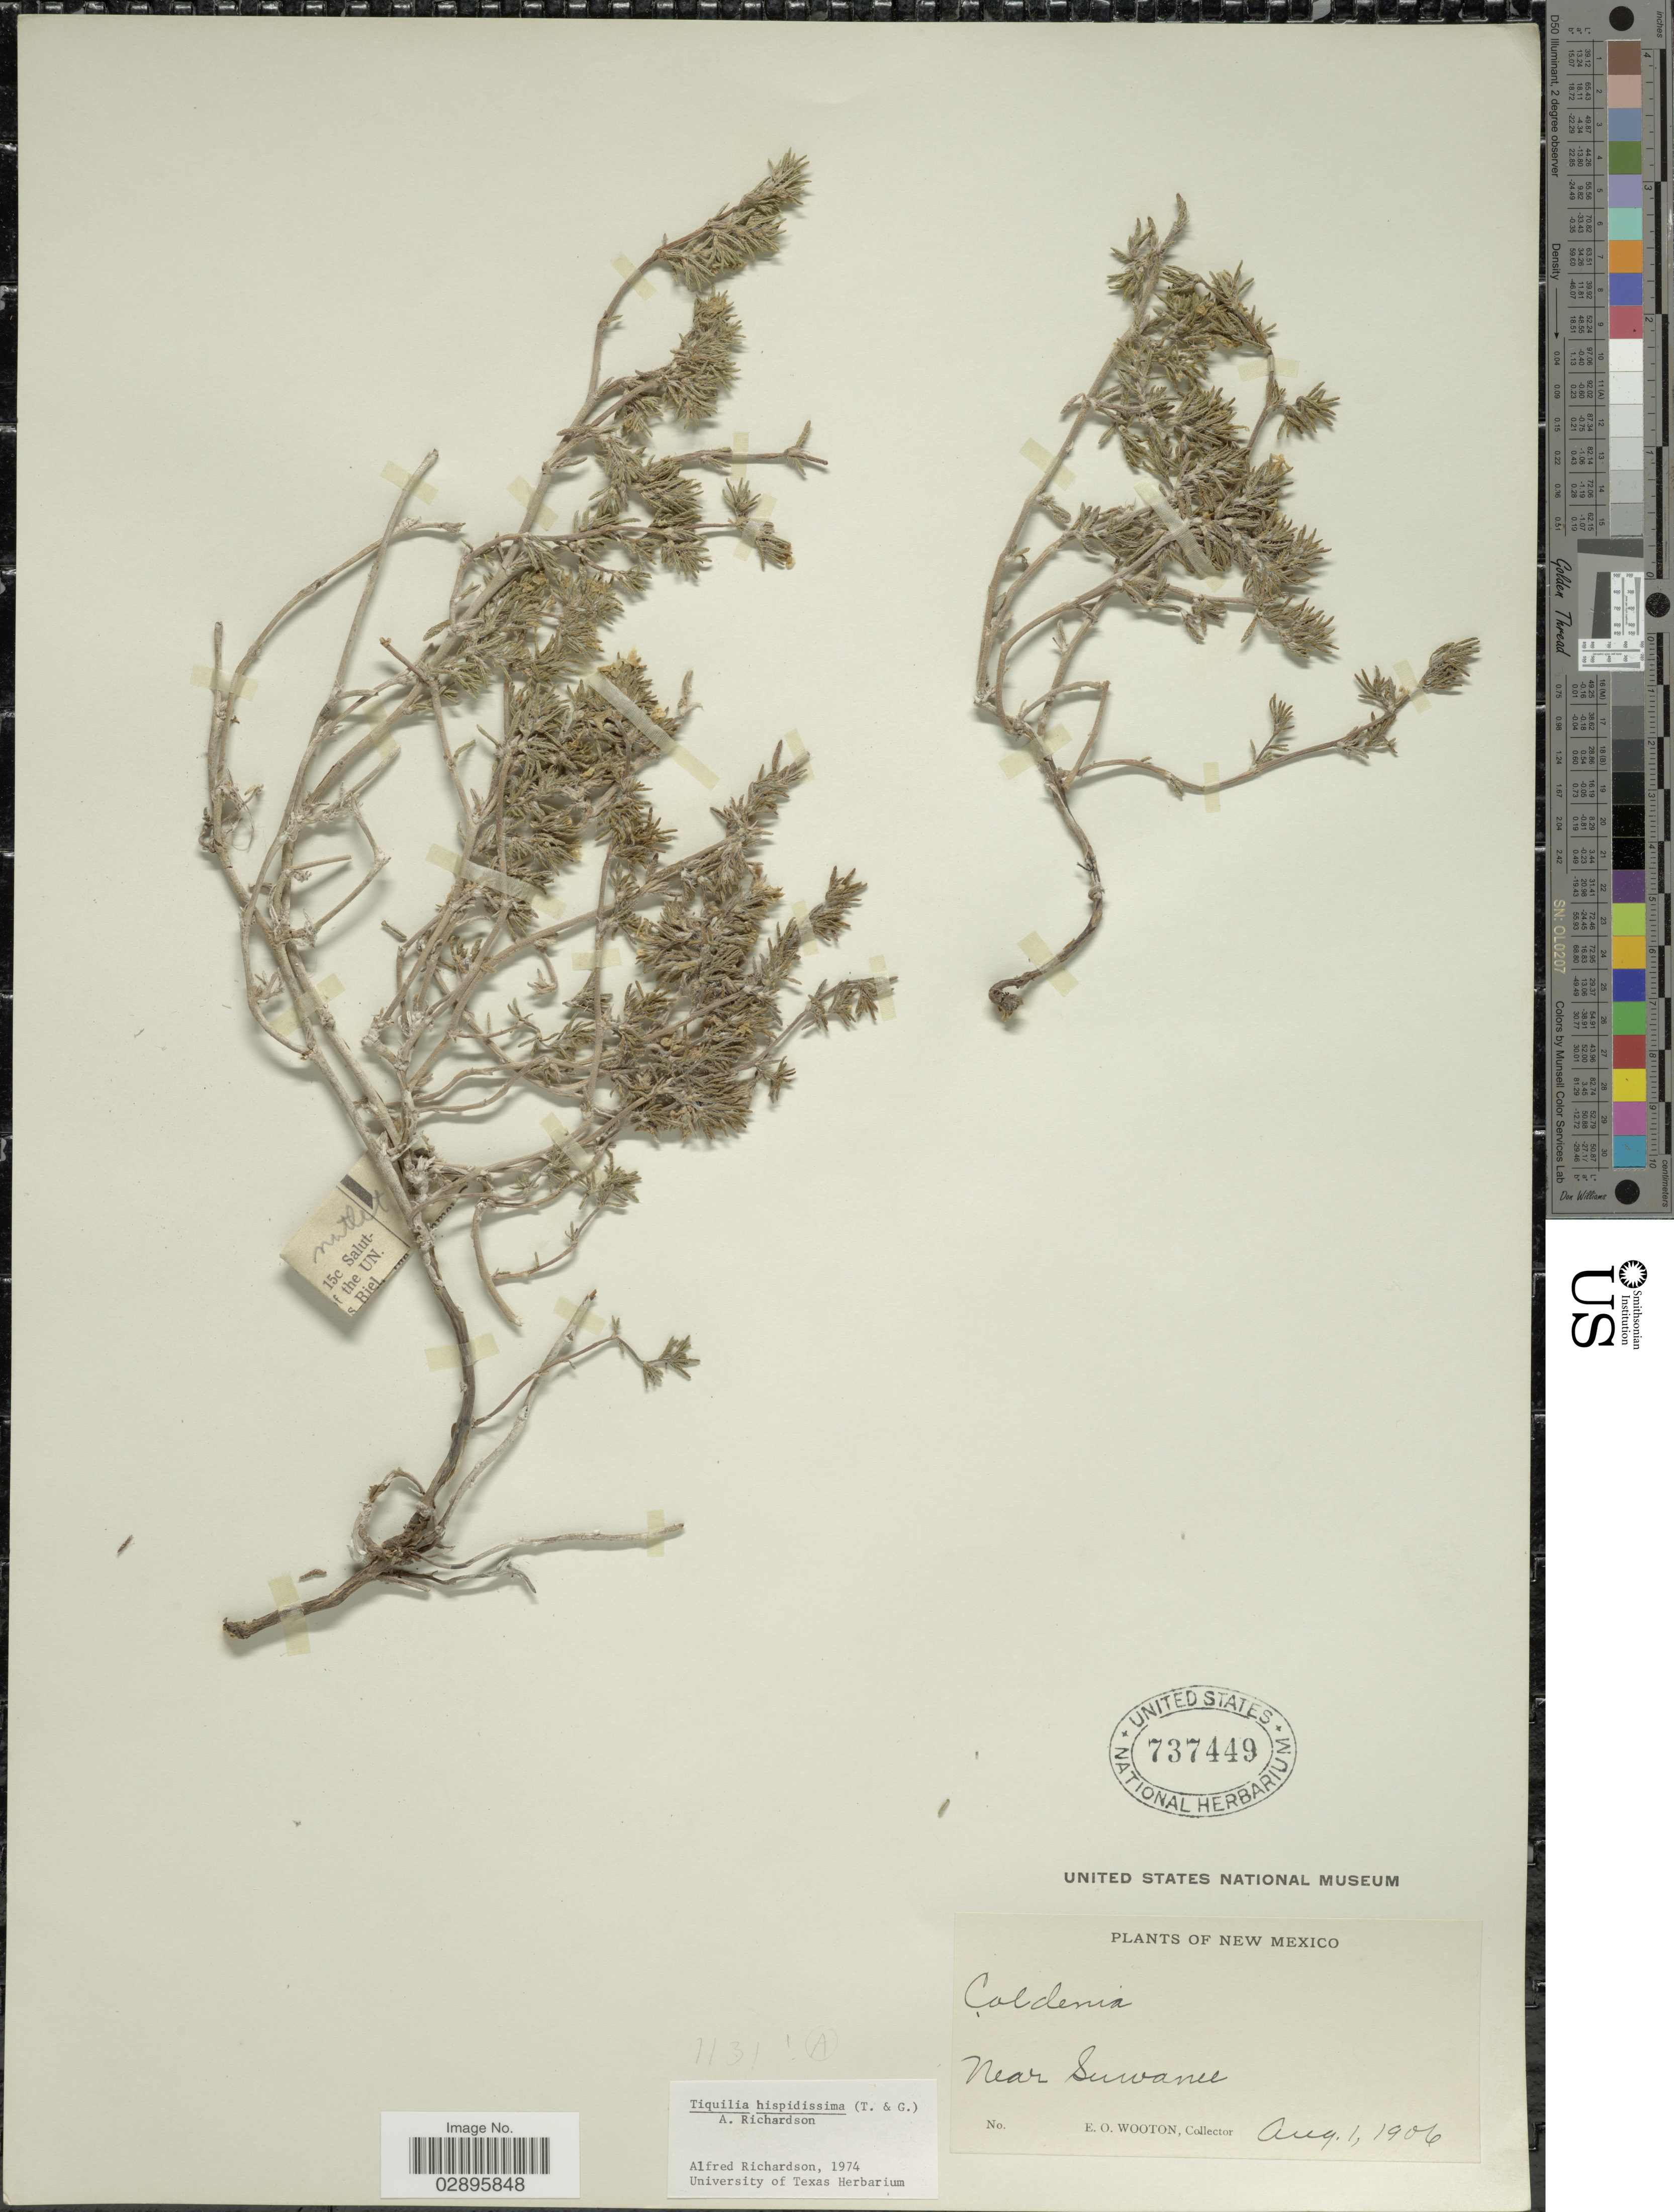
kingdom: Plantae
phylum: Tracheophyta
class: Magnoliopsida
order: Boraginales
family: Ehretiaceae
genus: Tiquilia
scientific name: Tiquilia hispidissima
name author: (Torr. & A. Gray) A.T. Richardson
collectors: E. O. Wooton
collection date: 1906-08-01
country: United States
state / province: New Mexico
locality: Near Suwanee.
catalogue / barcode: US 737449